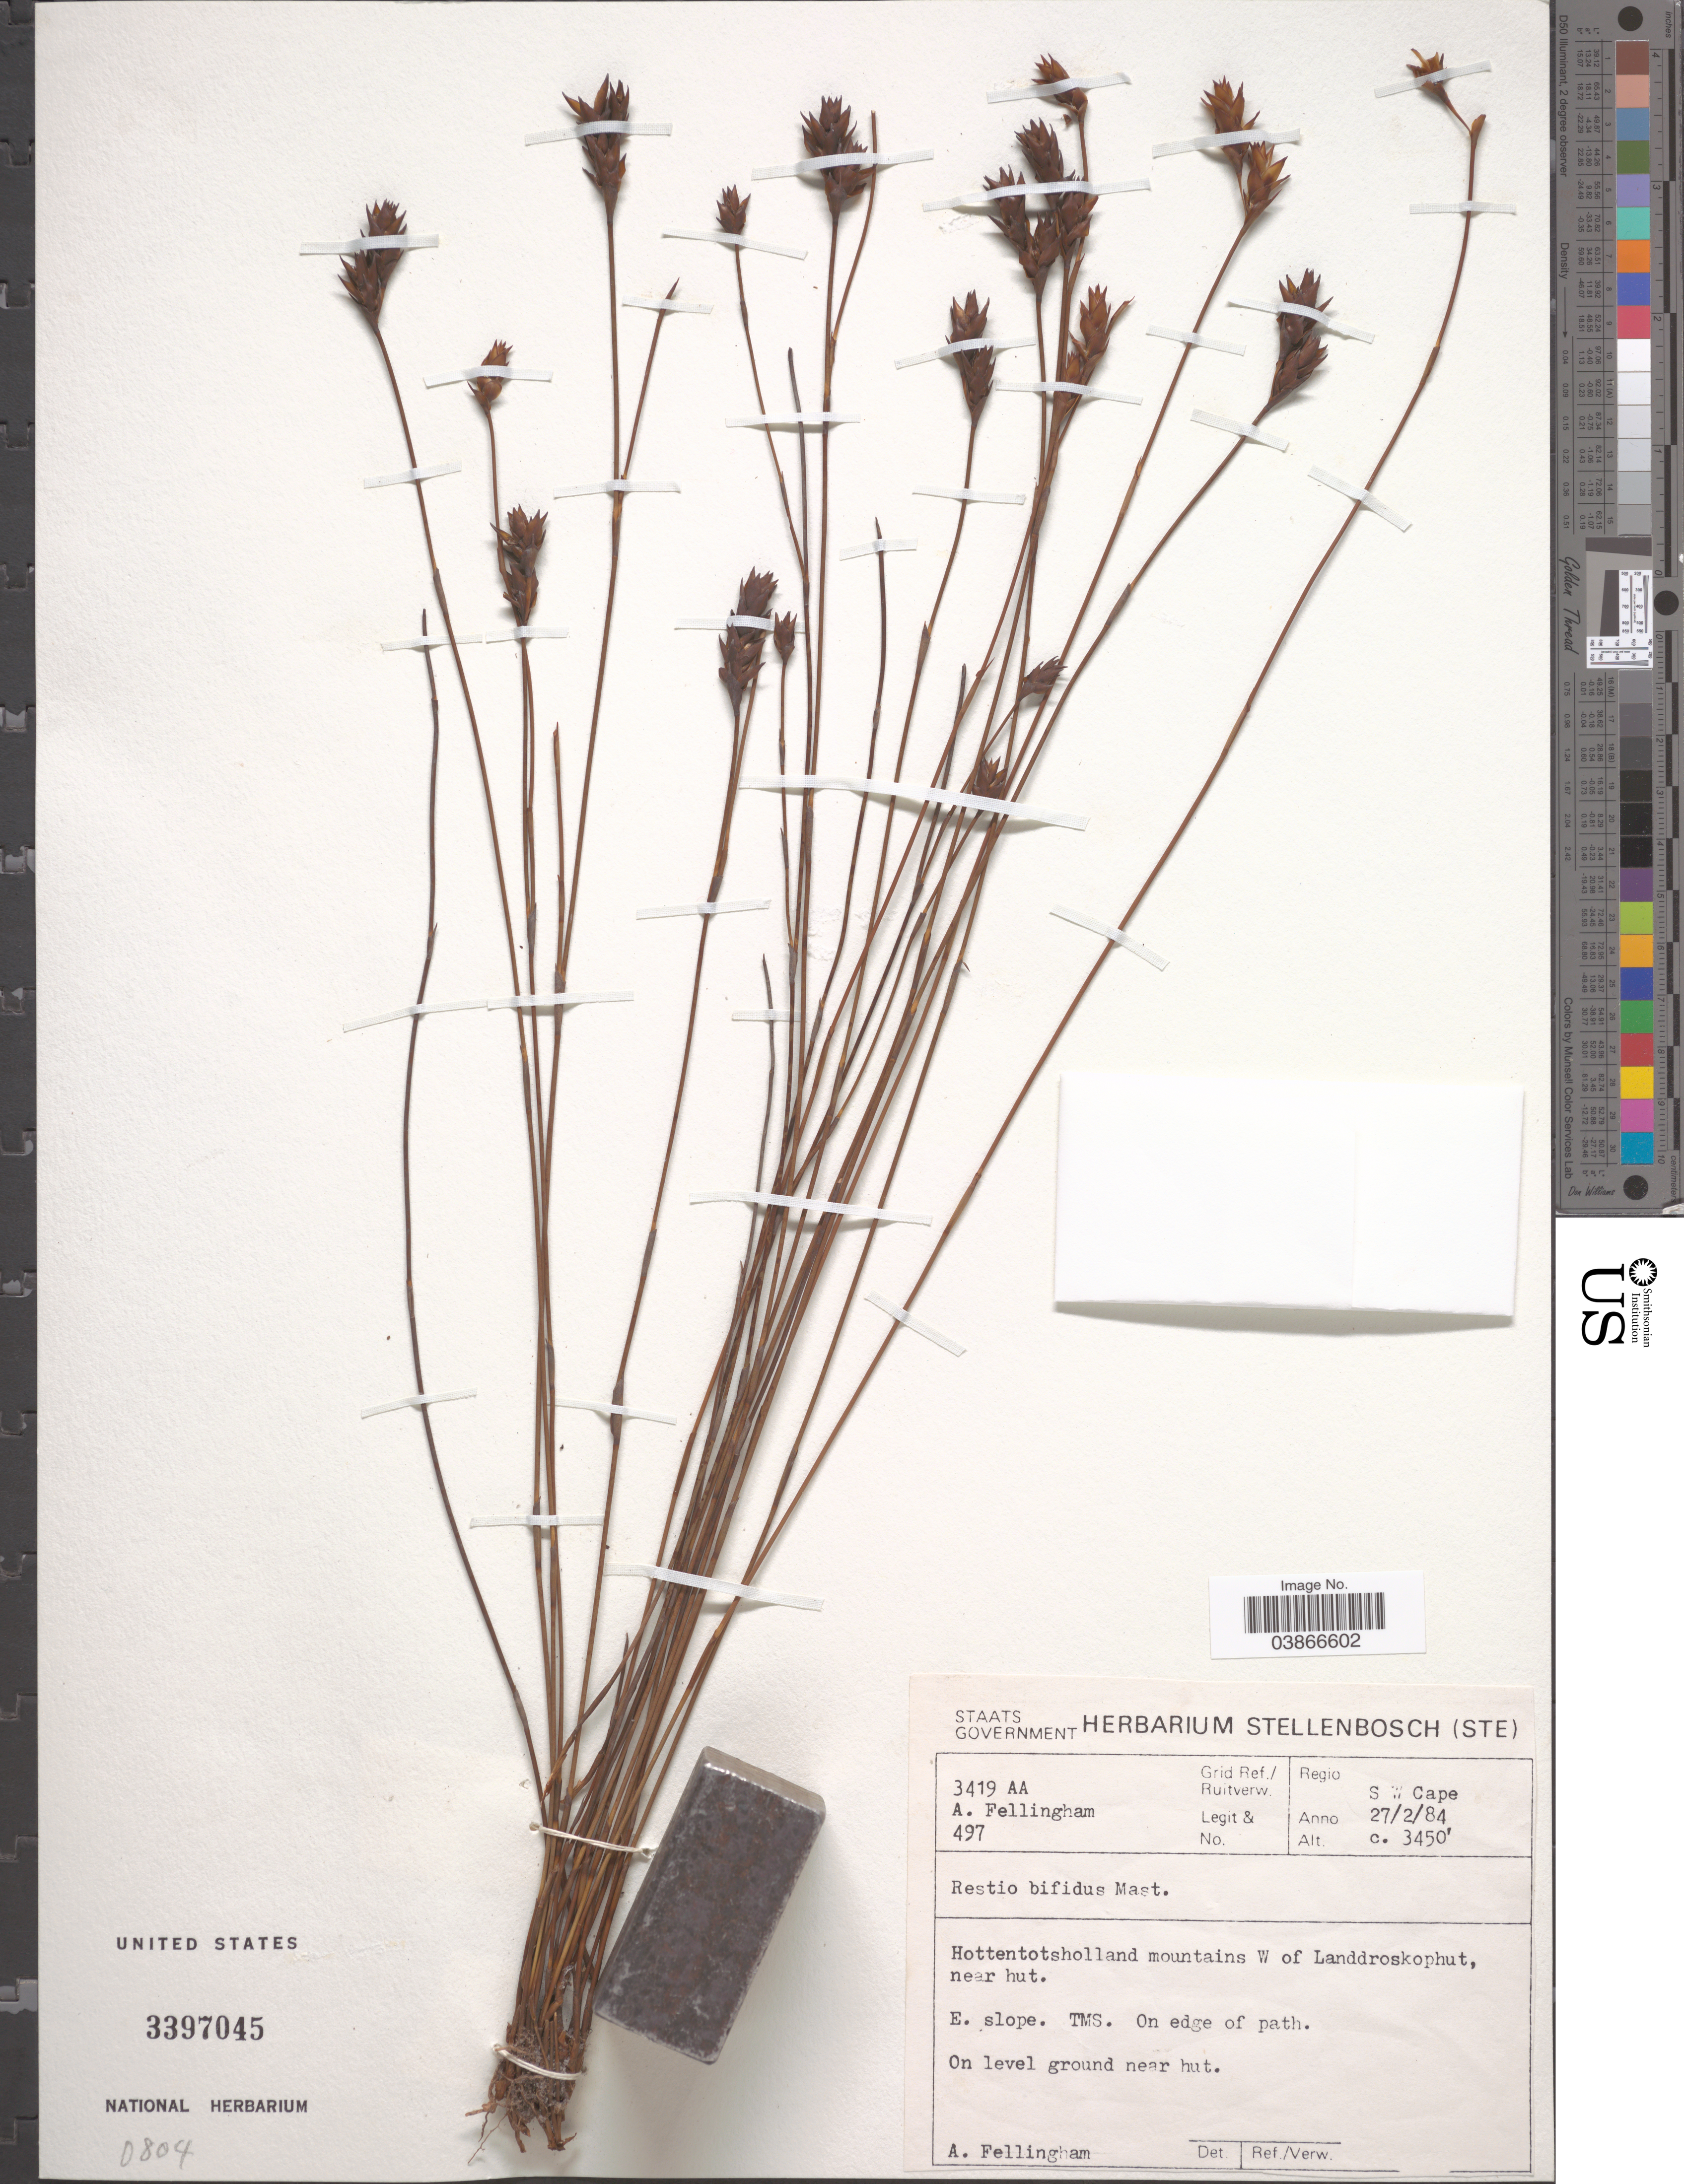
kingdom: Plantae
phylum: Tracheophyta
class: Liliopsida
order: Poales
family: Restionaceae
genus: Restio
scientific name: Restio bifidus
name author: Thunb.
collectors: A. Fellingham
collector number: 497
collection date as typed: Transcribed d/m/y: 27/2/84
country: South Africa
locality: Grid Ref./ Ruitverw. 3419 AA. Regio S.W. Cape. Hottentotsholland mountains W of Landdroskophut near hut. E. slope. TMS.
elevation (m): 1052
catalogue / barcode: US 3397045